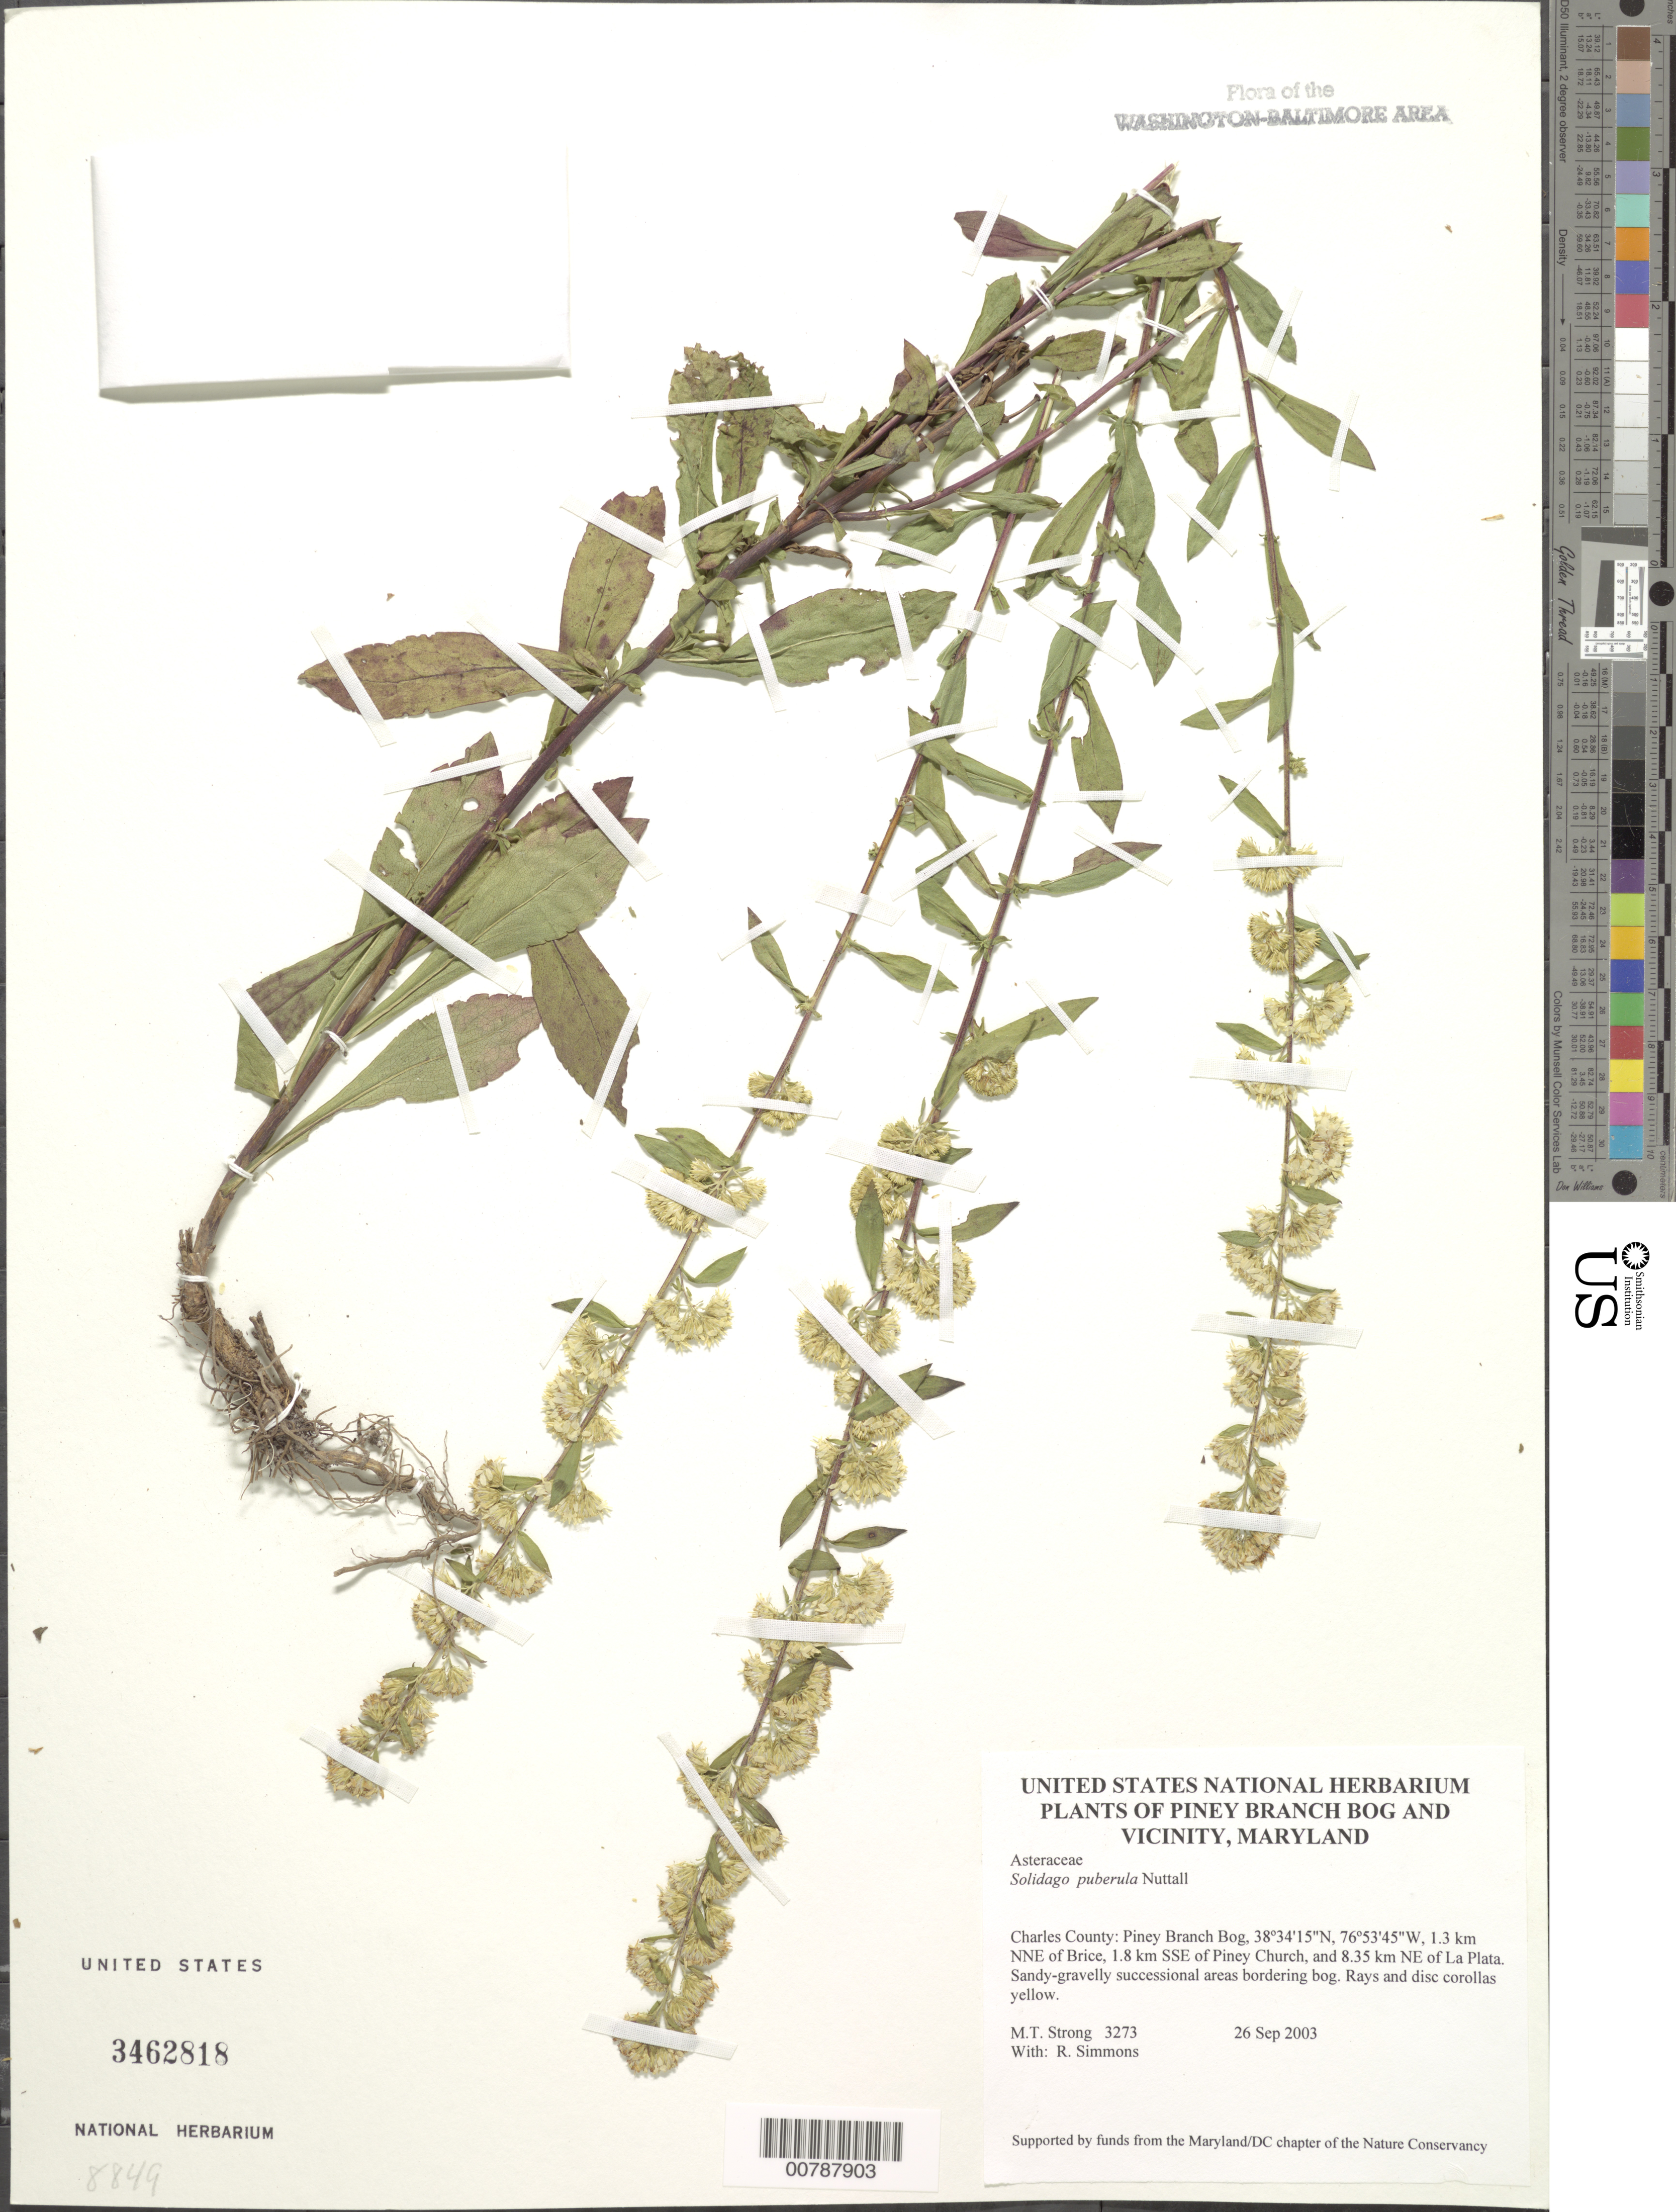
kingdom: Plantae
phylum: Tracheophyta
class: Magnoliopsida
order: Asterales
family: Asteraceae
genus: Solidago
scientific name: Solidago puberula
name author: Nutt.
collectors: M. T. Strong & R. H. Simmons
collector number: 3273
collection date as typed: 26 Sep 2003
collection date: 2003-09-26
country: United States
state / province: Maryland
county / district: Charles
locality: Piney Branch Bog, 1.3 km NNE of Brice, 1.8 km SSE of Piney Church, and 8.35 km NE of La Plata.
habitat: Sandy-gravelly successional areas bordering bog.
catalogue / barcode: US 3462818